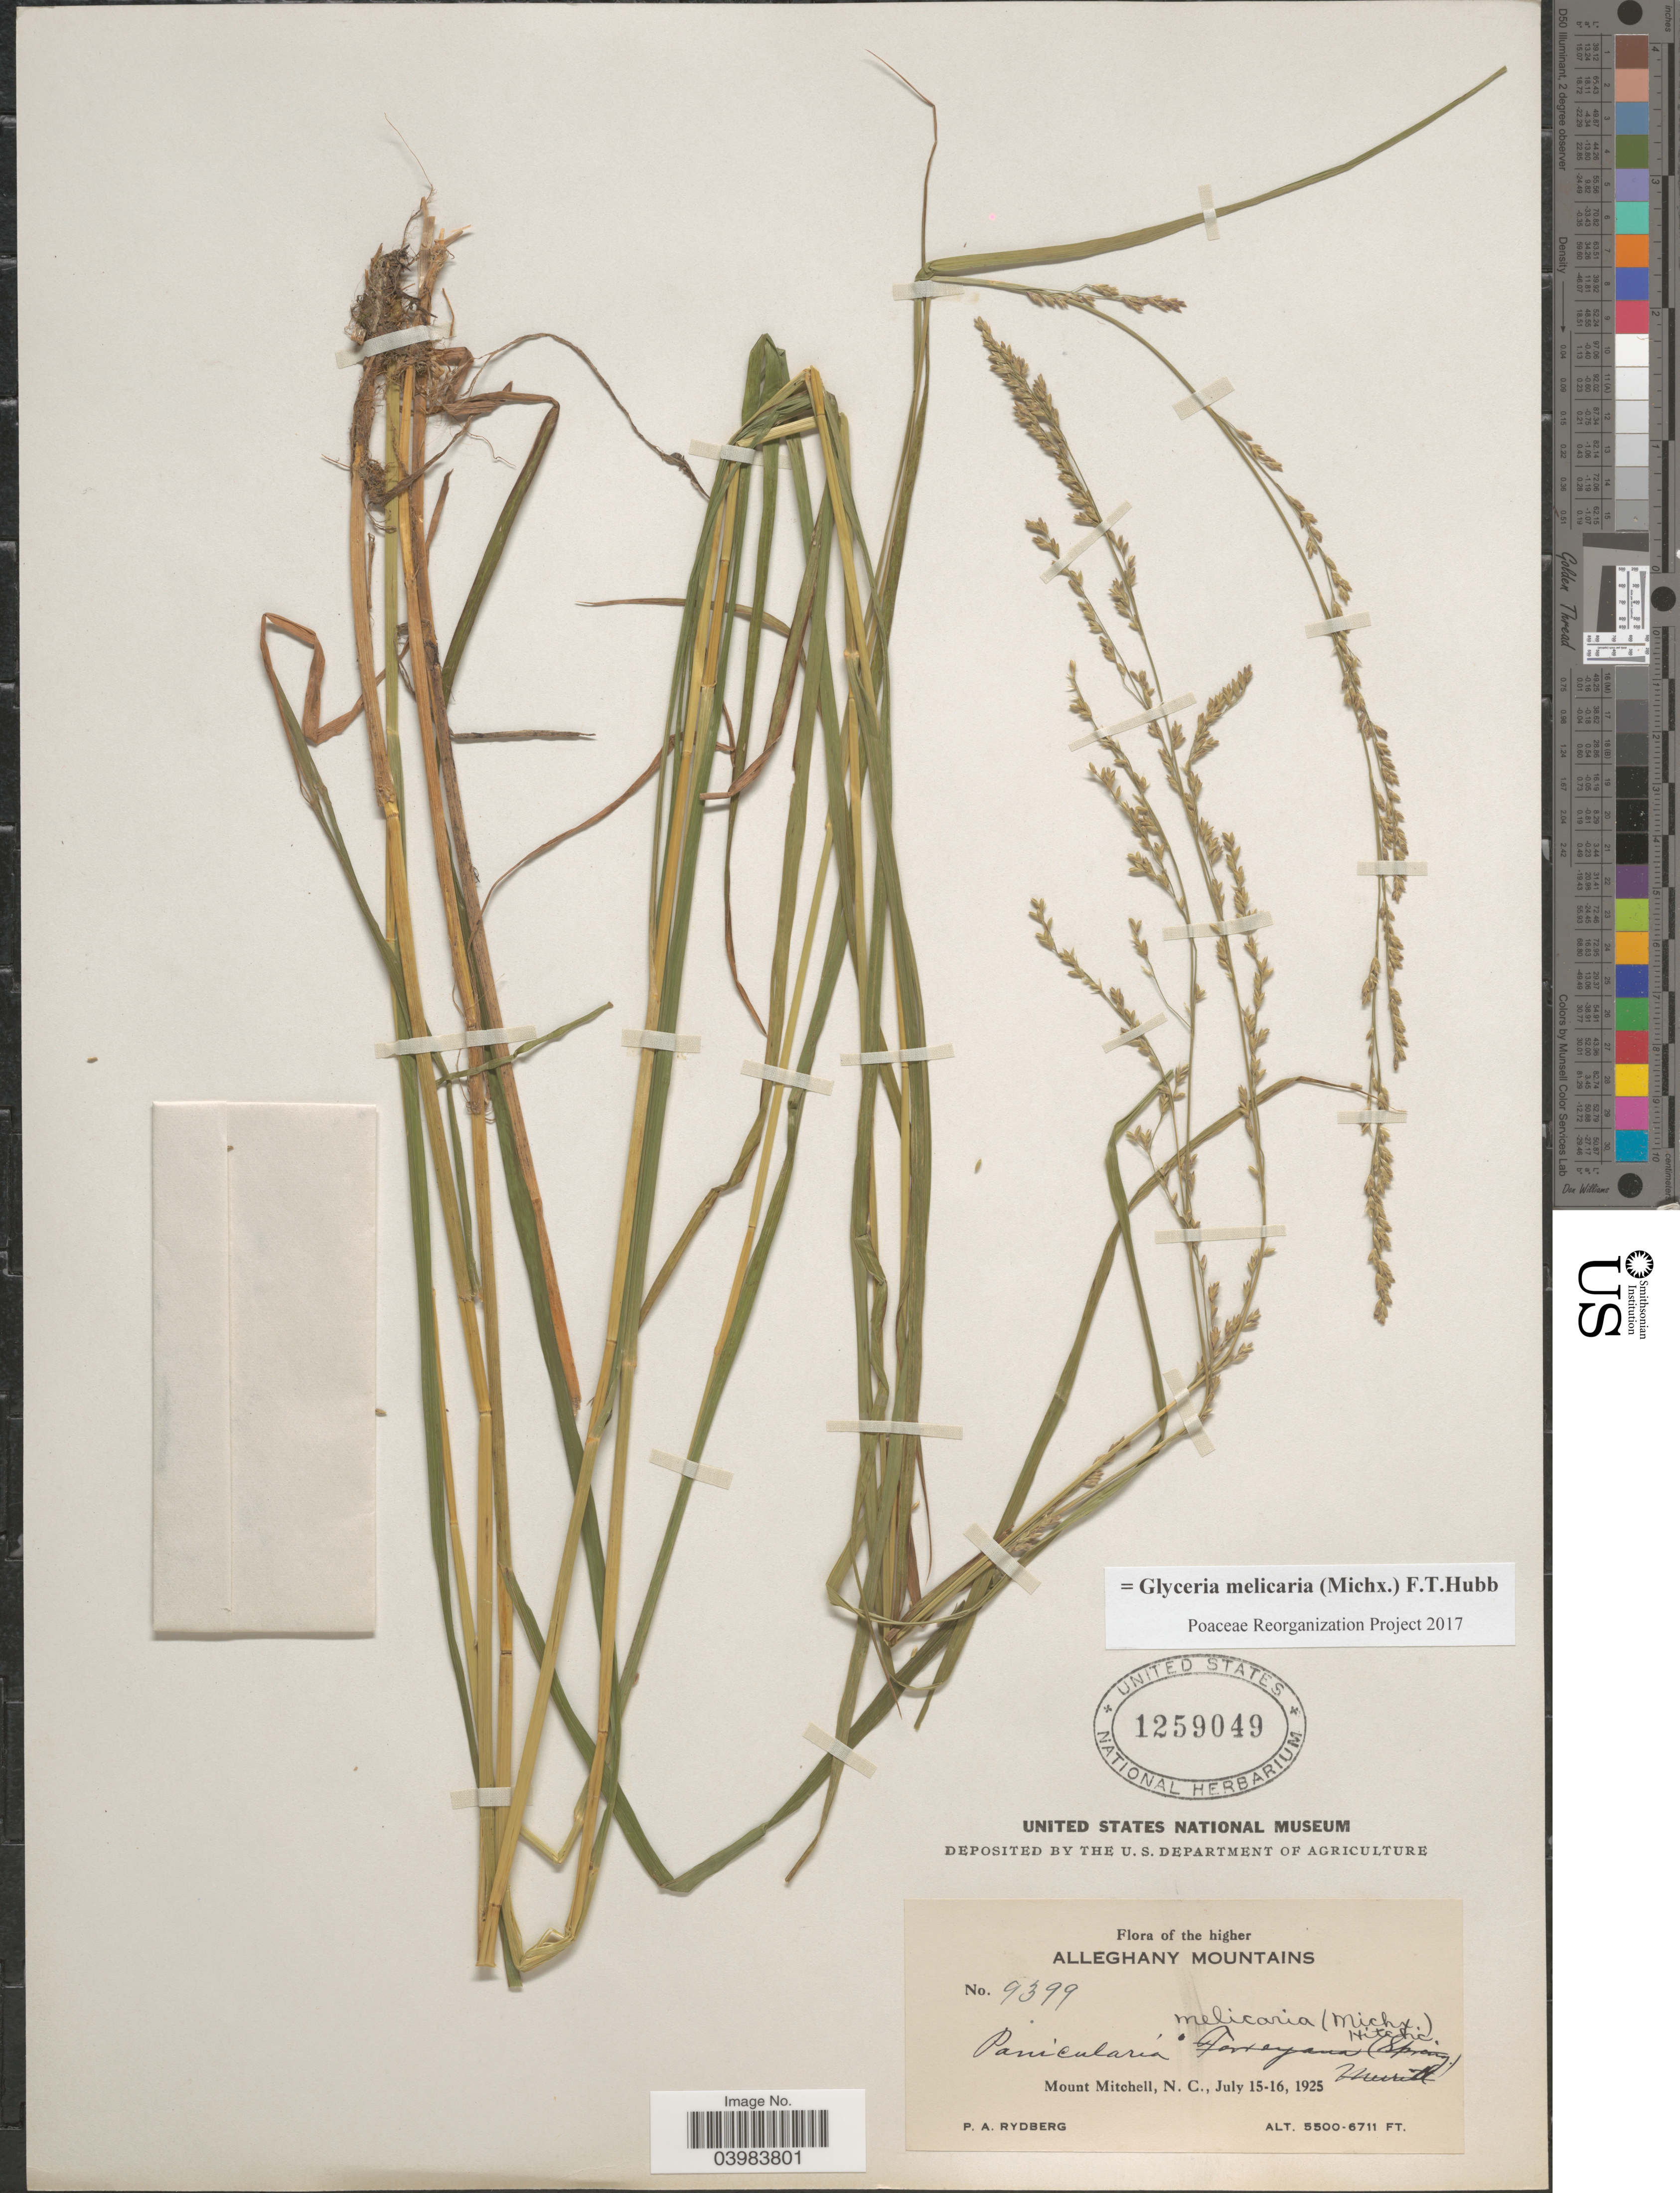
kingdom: Plantae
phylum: Tracheophyta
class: Liliopsida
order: Poales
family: Poaceae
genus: Glyceria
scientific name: Glyceria melicaria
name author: (Michx.) F.T. Hubb.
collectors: P. A. Rydberg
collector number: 9399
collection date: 1925-07-15/1925-07-16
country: United States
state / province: North Carolina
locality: The higher Alleghany Mountains. Mount Mitchell.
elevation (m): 1676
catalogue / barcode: US 1259049